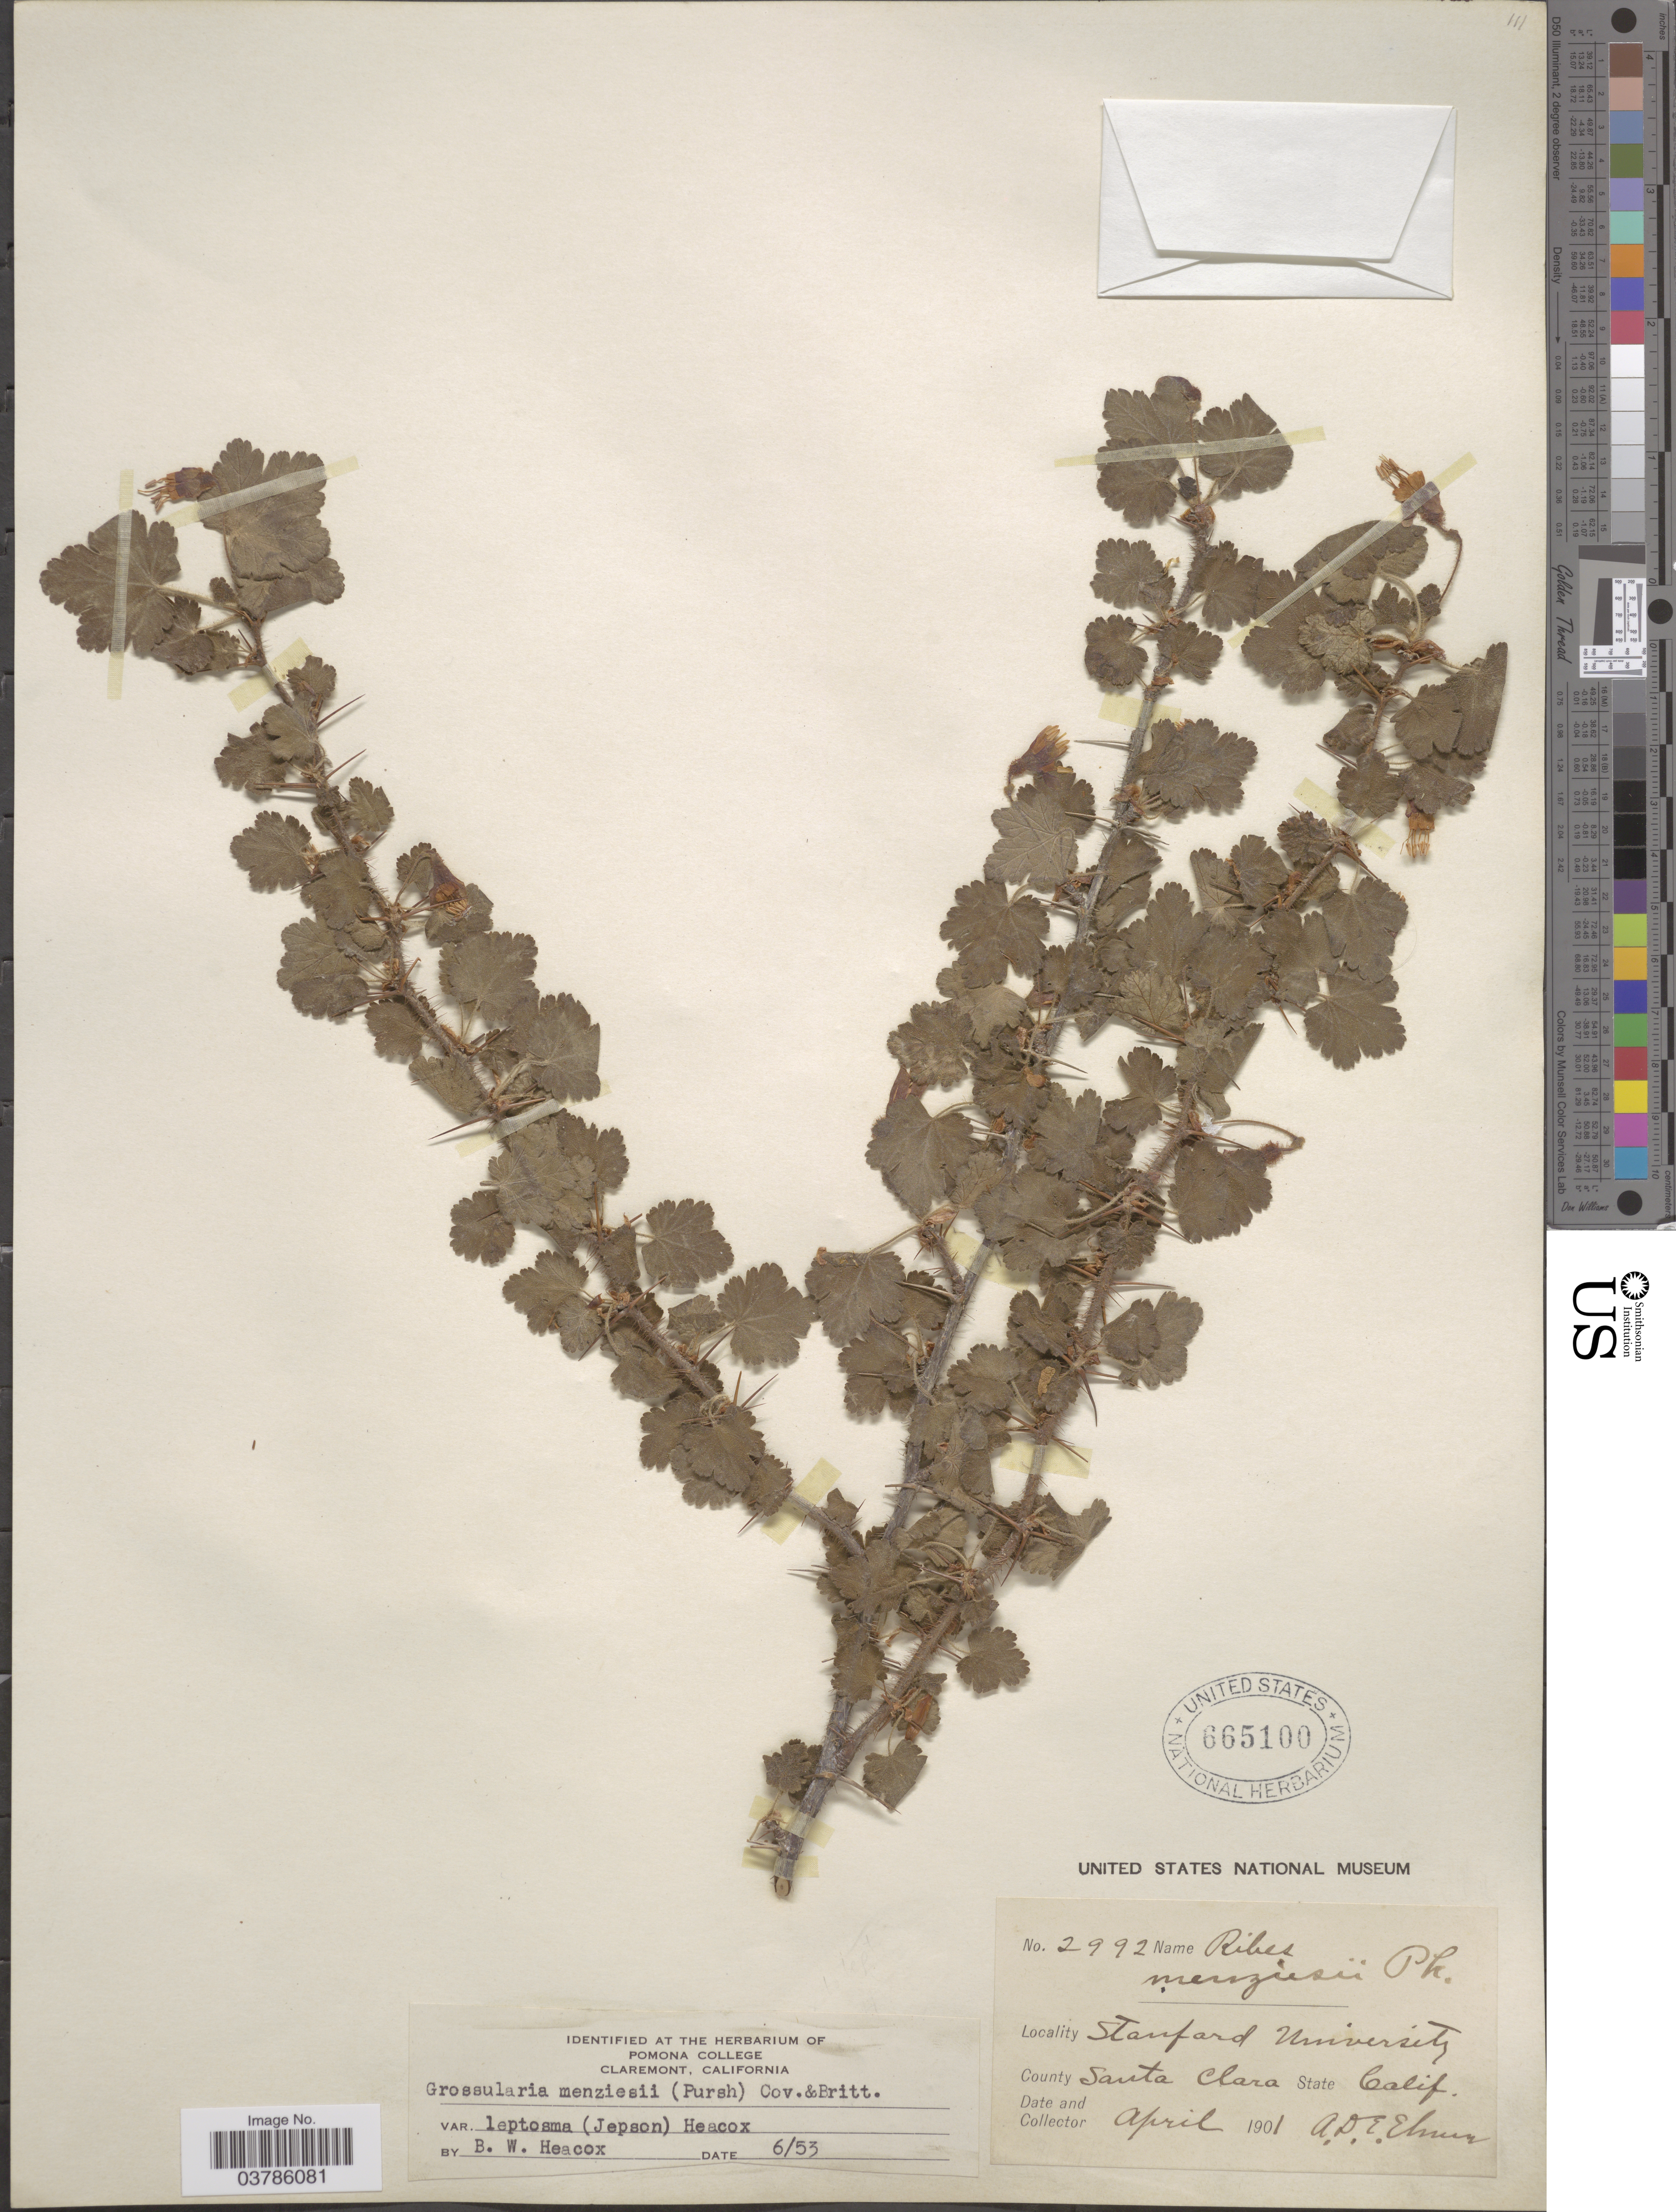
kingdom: Plantae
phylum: Tracheophyta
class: Magnoliopsida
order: Saxifragales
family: Grossulariaceae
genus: Ribes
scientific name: Ribes menziesii var. leptosum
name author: (Coville) Jeps.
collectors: A. D. E. Elmer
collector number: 2992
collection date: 1901-04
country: United States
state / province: California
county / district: Santa Clara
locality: Stanford University. County Santa Clara.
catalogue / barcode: US 665100